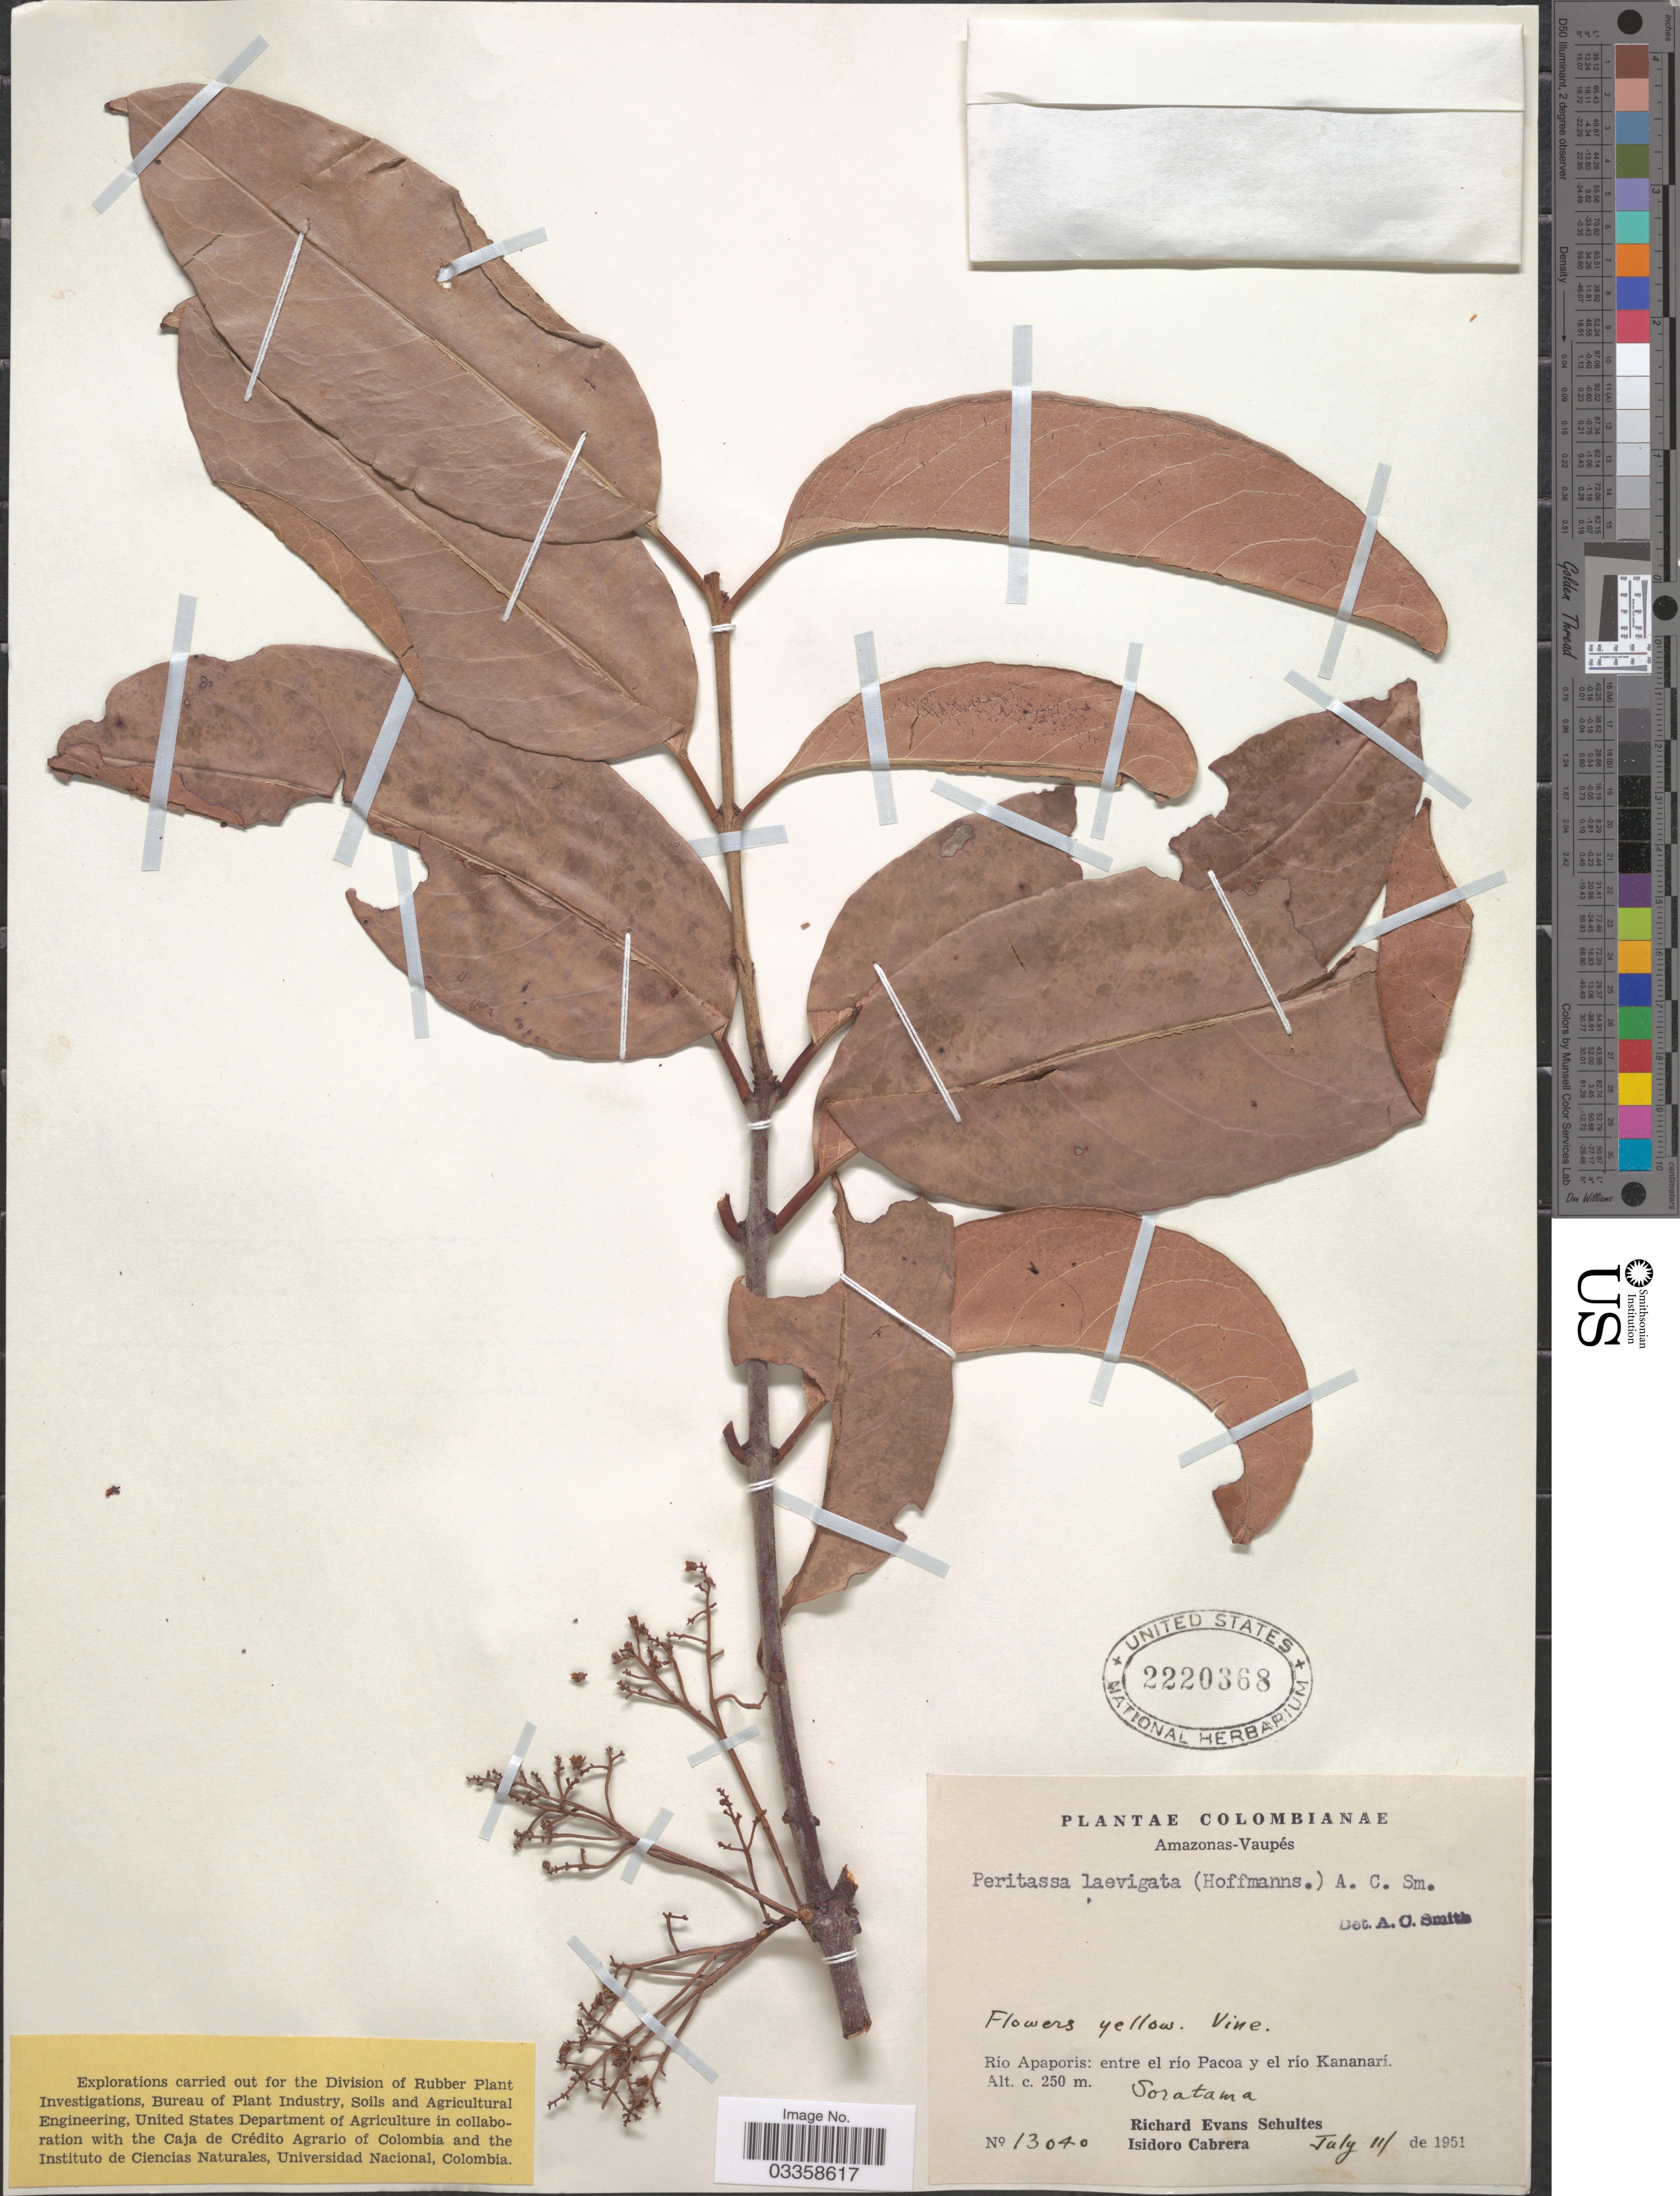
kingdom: Plantae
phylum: Tracheophyta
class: Magnoliopsida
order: Celastrales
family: Celastraceae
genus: Peritassa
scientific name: Peritassa laevigata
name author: (Hoffmanns. ex Link) A.C. Sm.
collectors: R. E. Schultes & I. Cabrera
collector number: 13040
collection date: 1951-07-11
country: Colombia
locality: Amazonas - Vaupés, Río Apaporis: entre el río Pacoa y el río Kananari, Soratama.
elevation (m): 250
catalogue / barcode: US 2220368